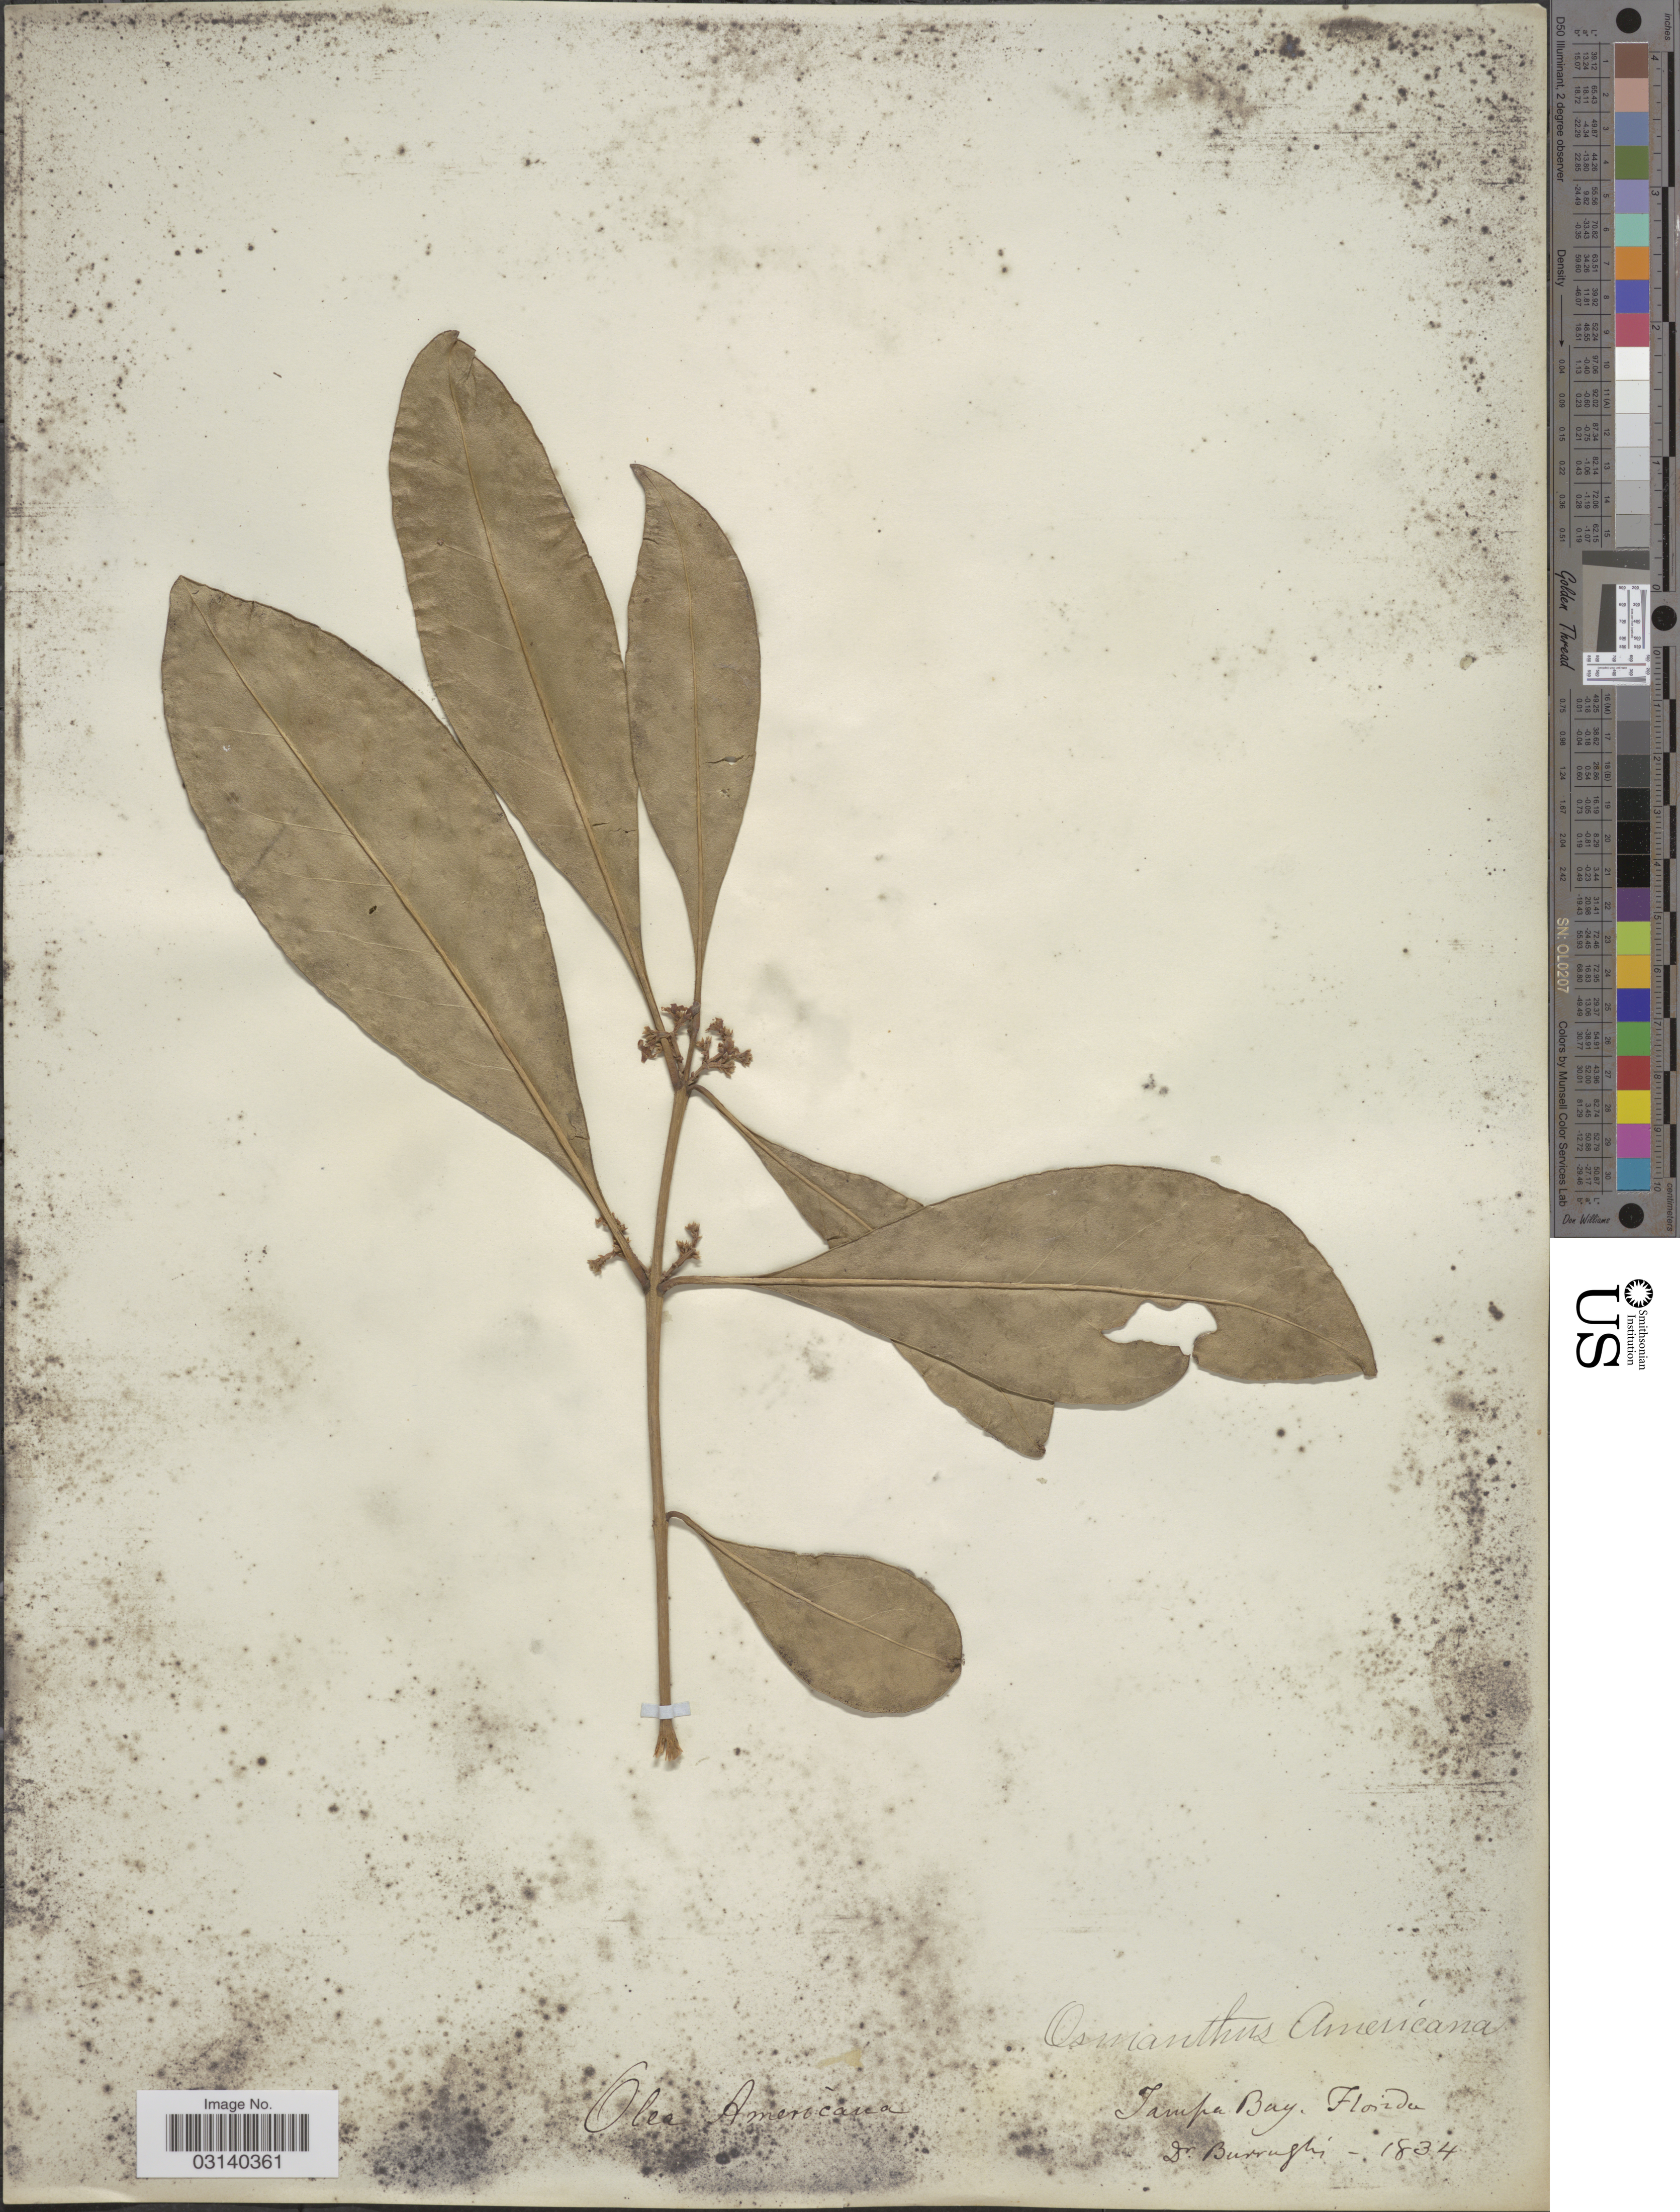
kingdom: Plantae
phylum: Tracheophyta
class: Magnoliopsida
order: Lamiales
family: Oleaceae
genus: Osmanthus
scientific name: Osmanthus americanus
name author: (L.) A. Gray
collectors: Burrughi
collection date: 1834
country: United States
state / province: Florida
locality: Tampa Bay.